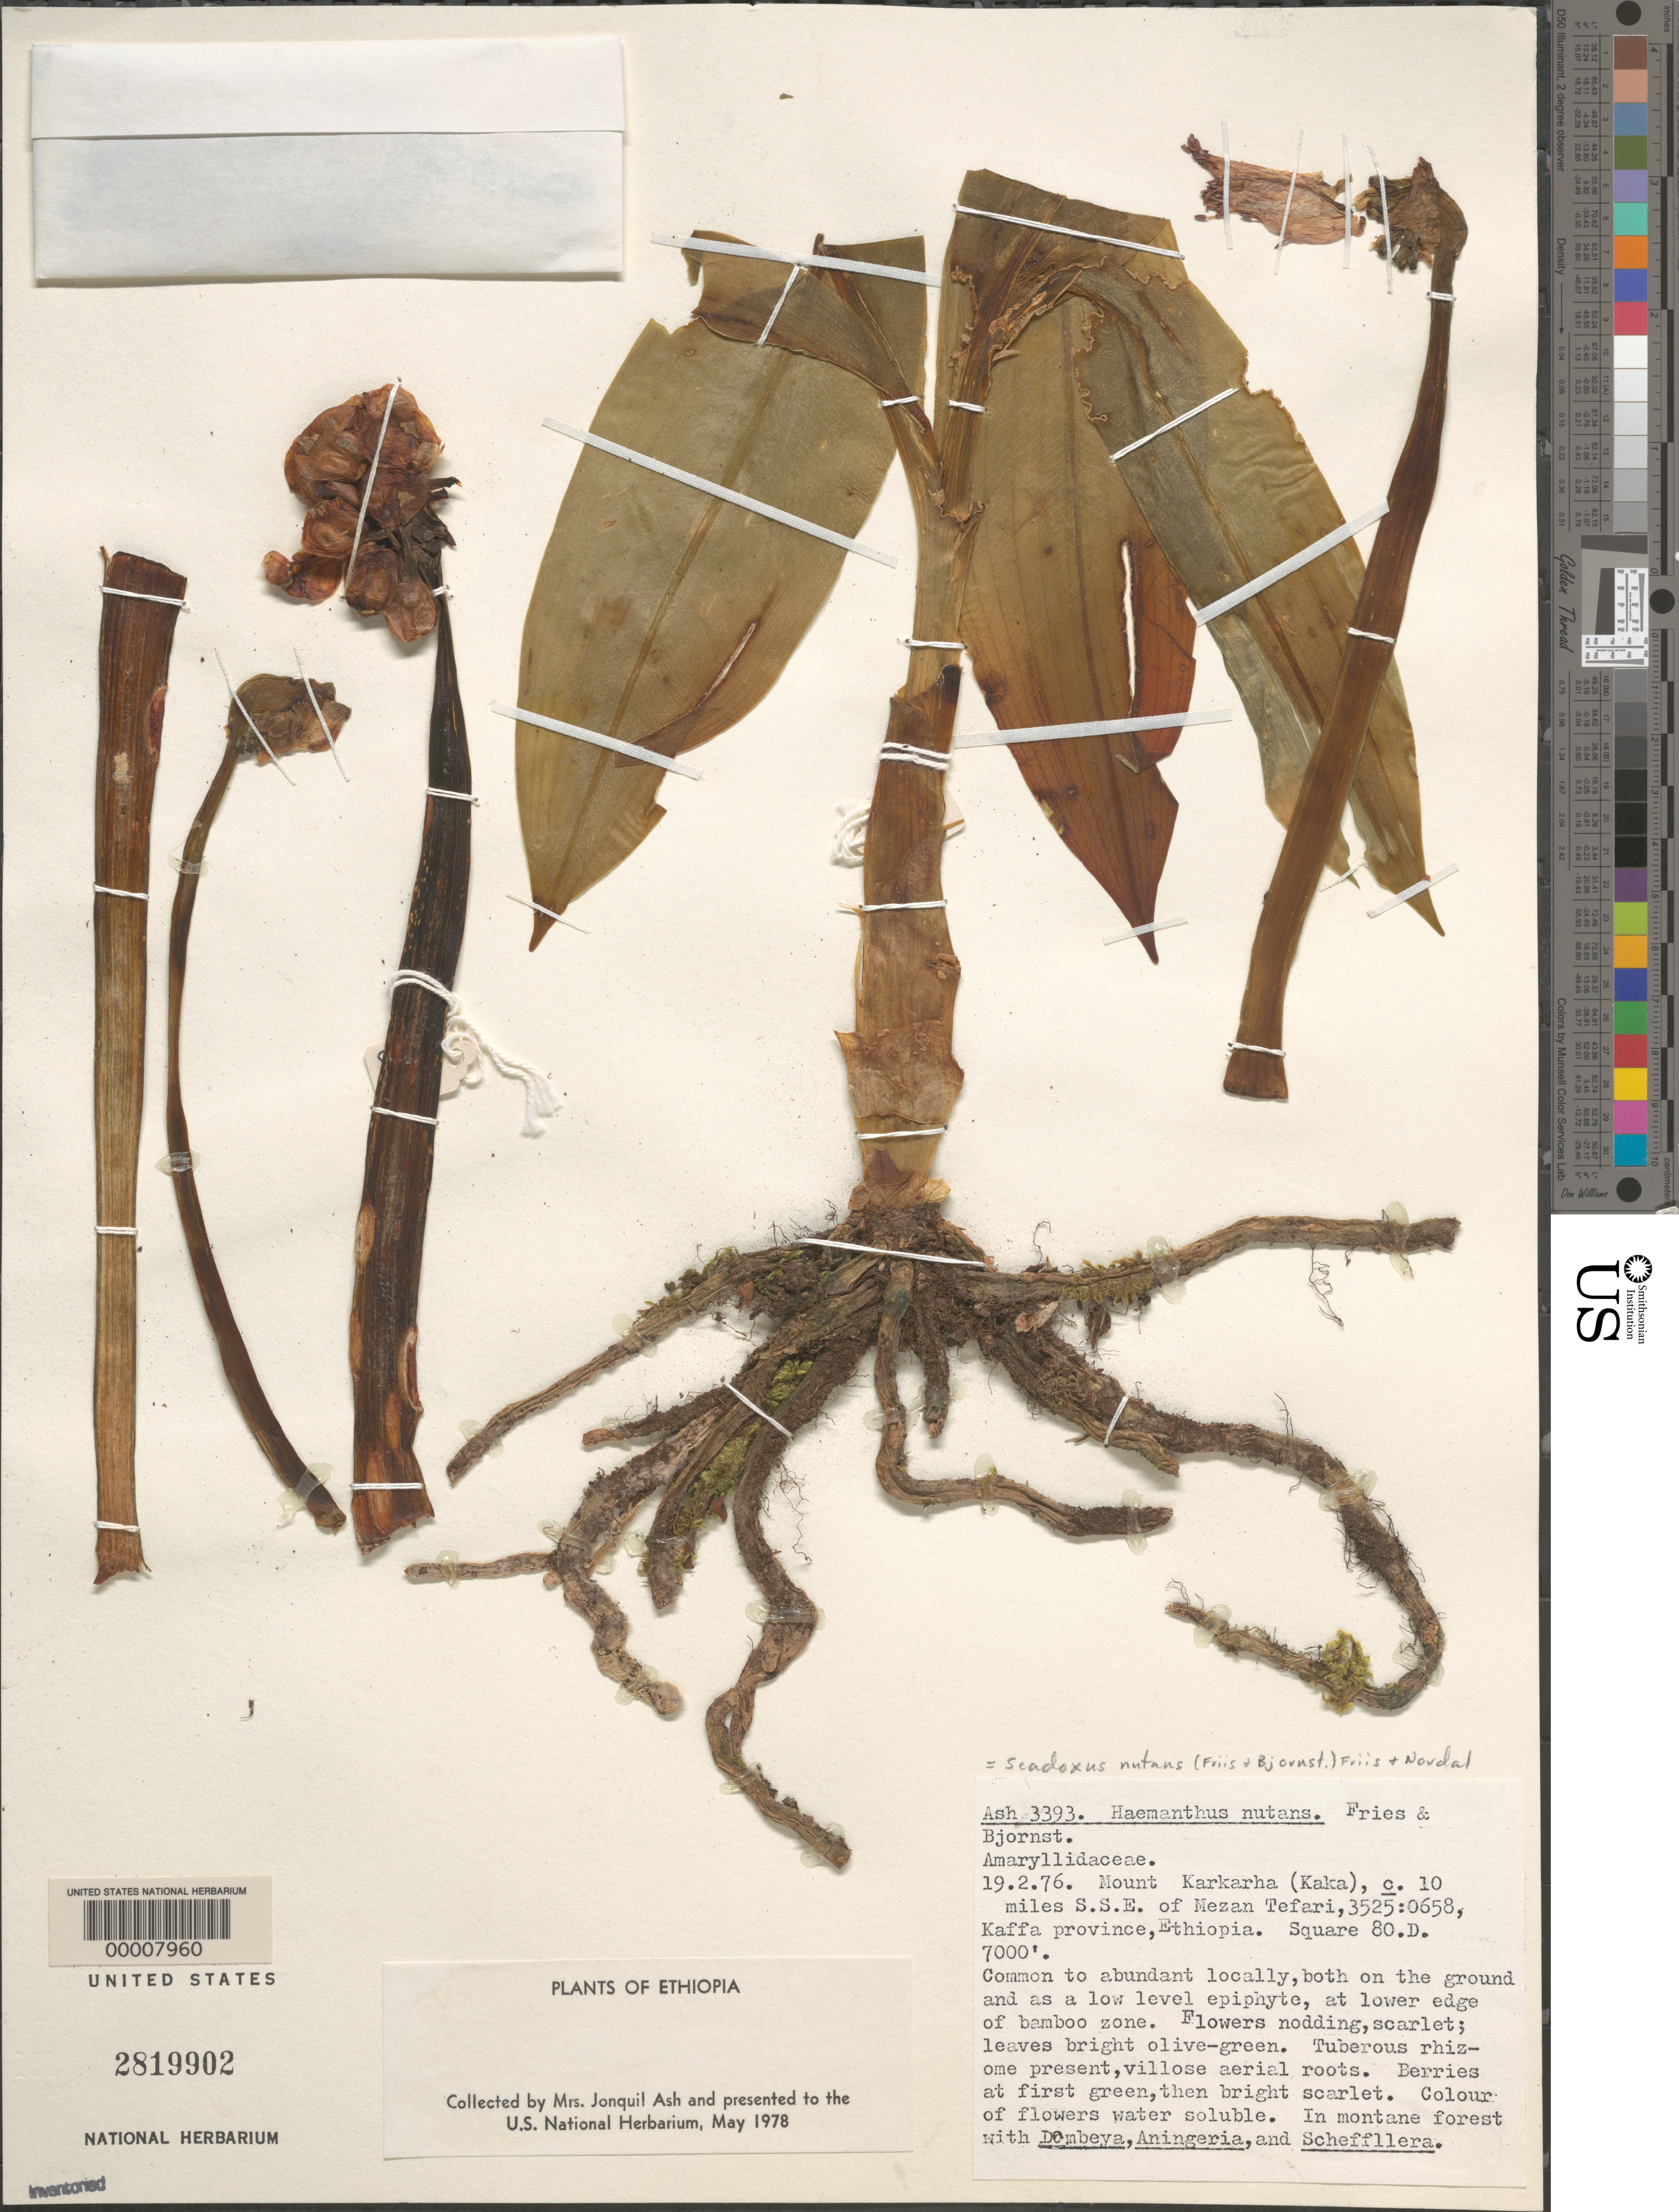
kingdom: Plantae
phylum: Tracheophyta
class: Liliopsida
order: Asparagales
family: Amaryllidaceae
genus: Scadoxus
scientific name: Scadoxus nutans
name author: (Friis & I. Bjørnstad) Friis & Nordal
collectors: J. Ash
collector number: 3393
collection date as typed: Transcribed d/m/y: 19/2/76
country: Ethiopia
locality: Mount Karkarha (Kaka), c. 10 miles S.S.E. of Mezan Tefari, 3525:0658, Kaffa province. Square 80.D.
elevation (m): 2134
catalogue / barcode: US 2819902